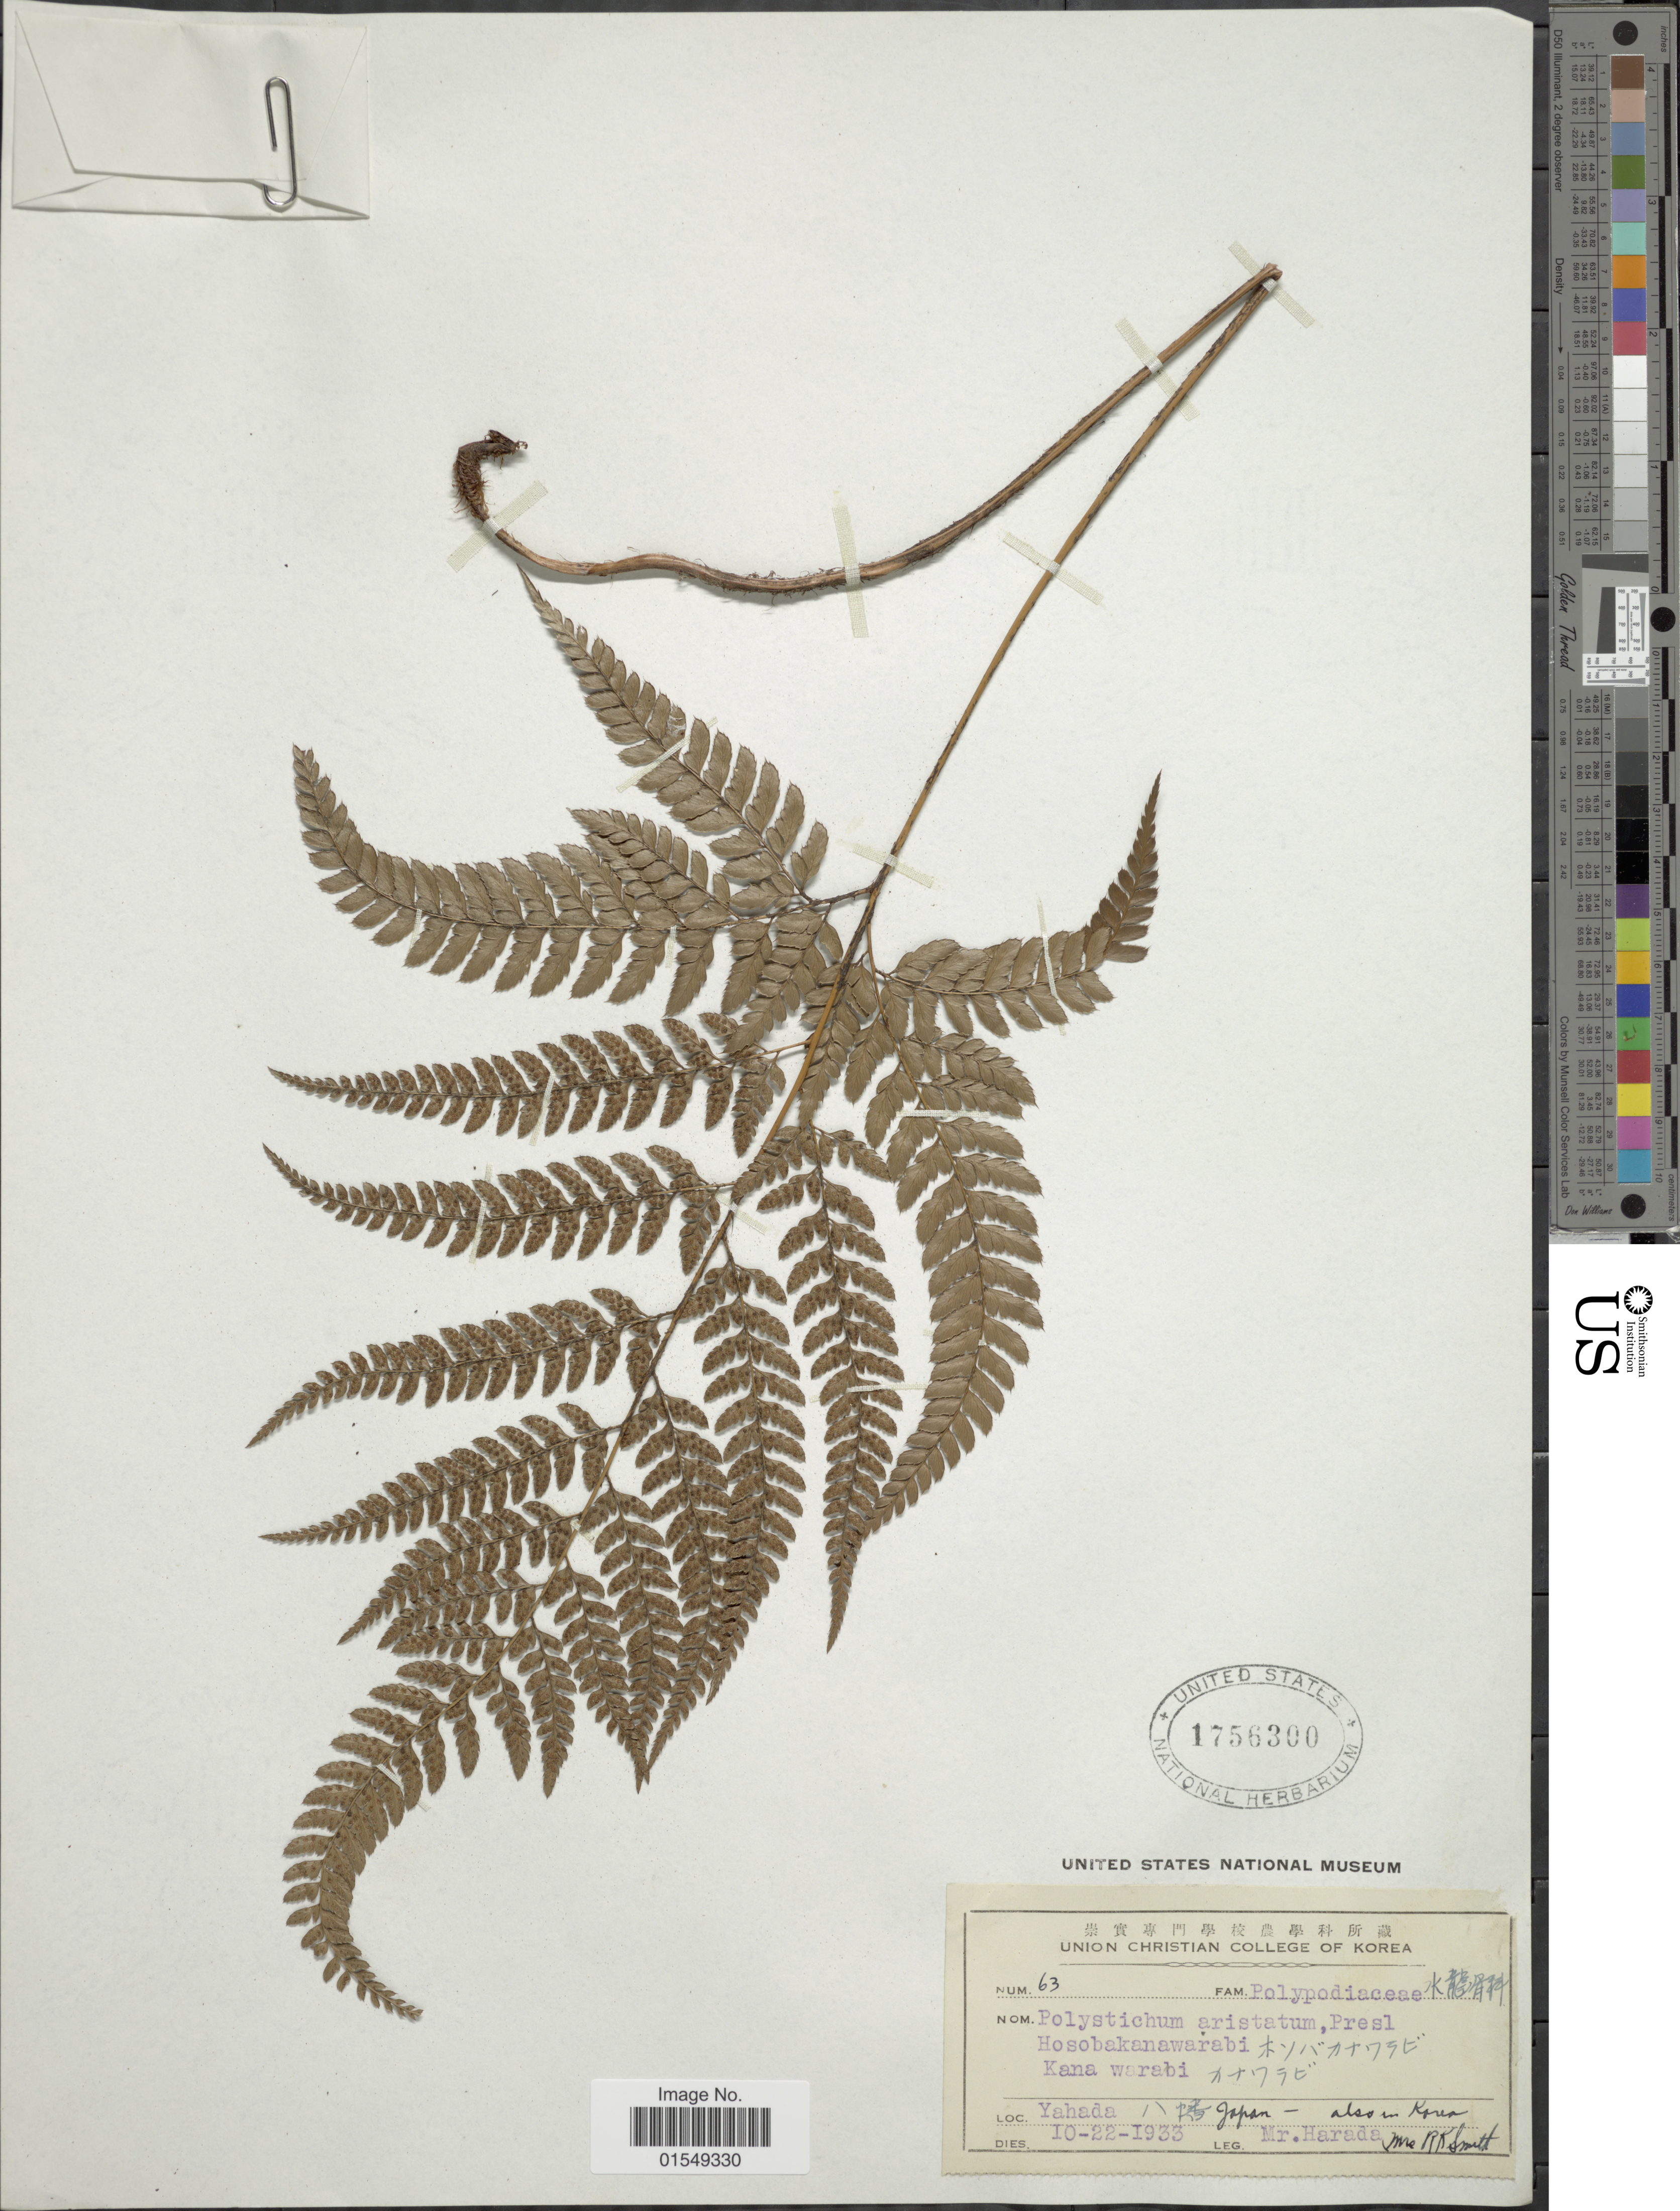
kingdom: Plantae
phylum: Tracheophyta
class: Polypodiopsida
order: Polypodiales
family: Dryopteridaceae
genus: Arachniodes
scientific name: Arachniodes sp.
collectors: Harada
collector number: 63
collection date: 1933-10-22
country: Japan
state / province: Hukuoka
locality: Yahada, Japan, Korea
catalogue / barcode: US 1756300